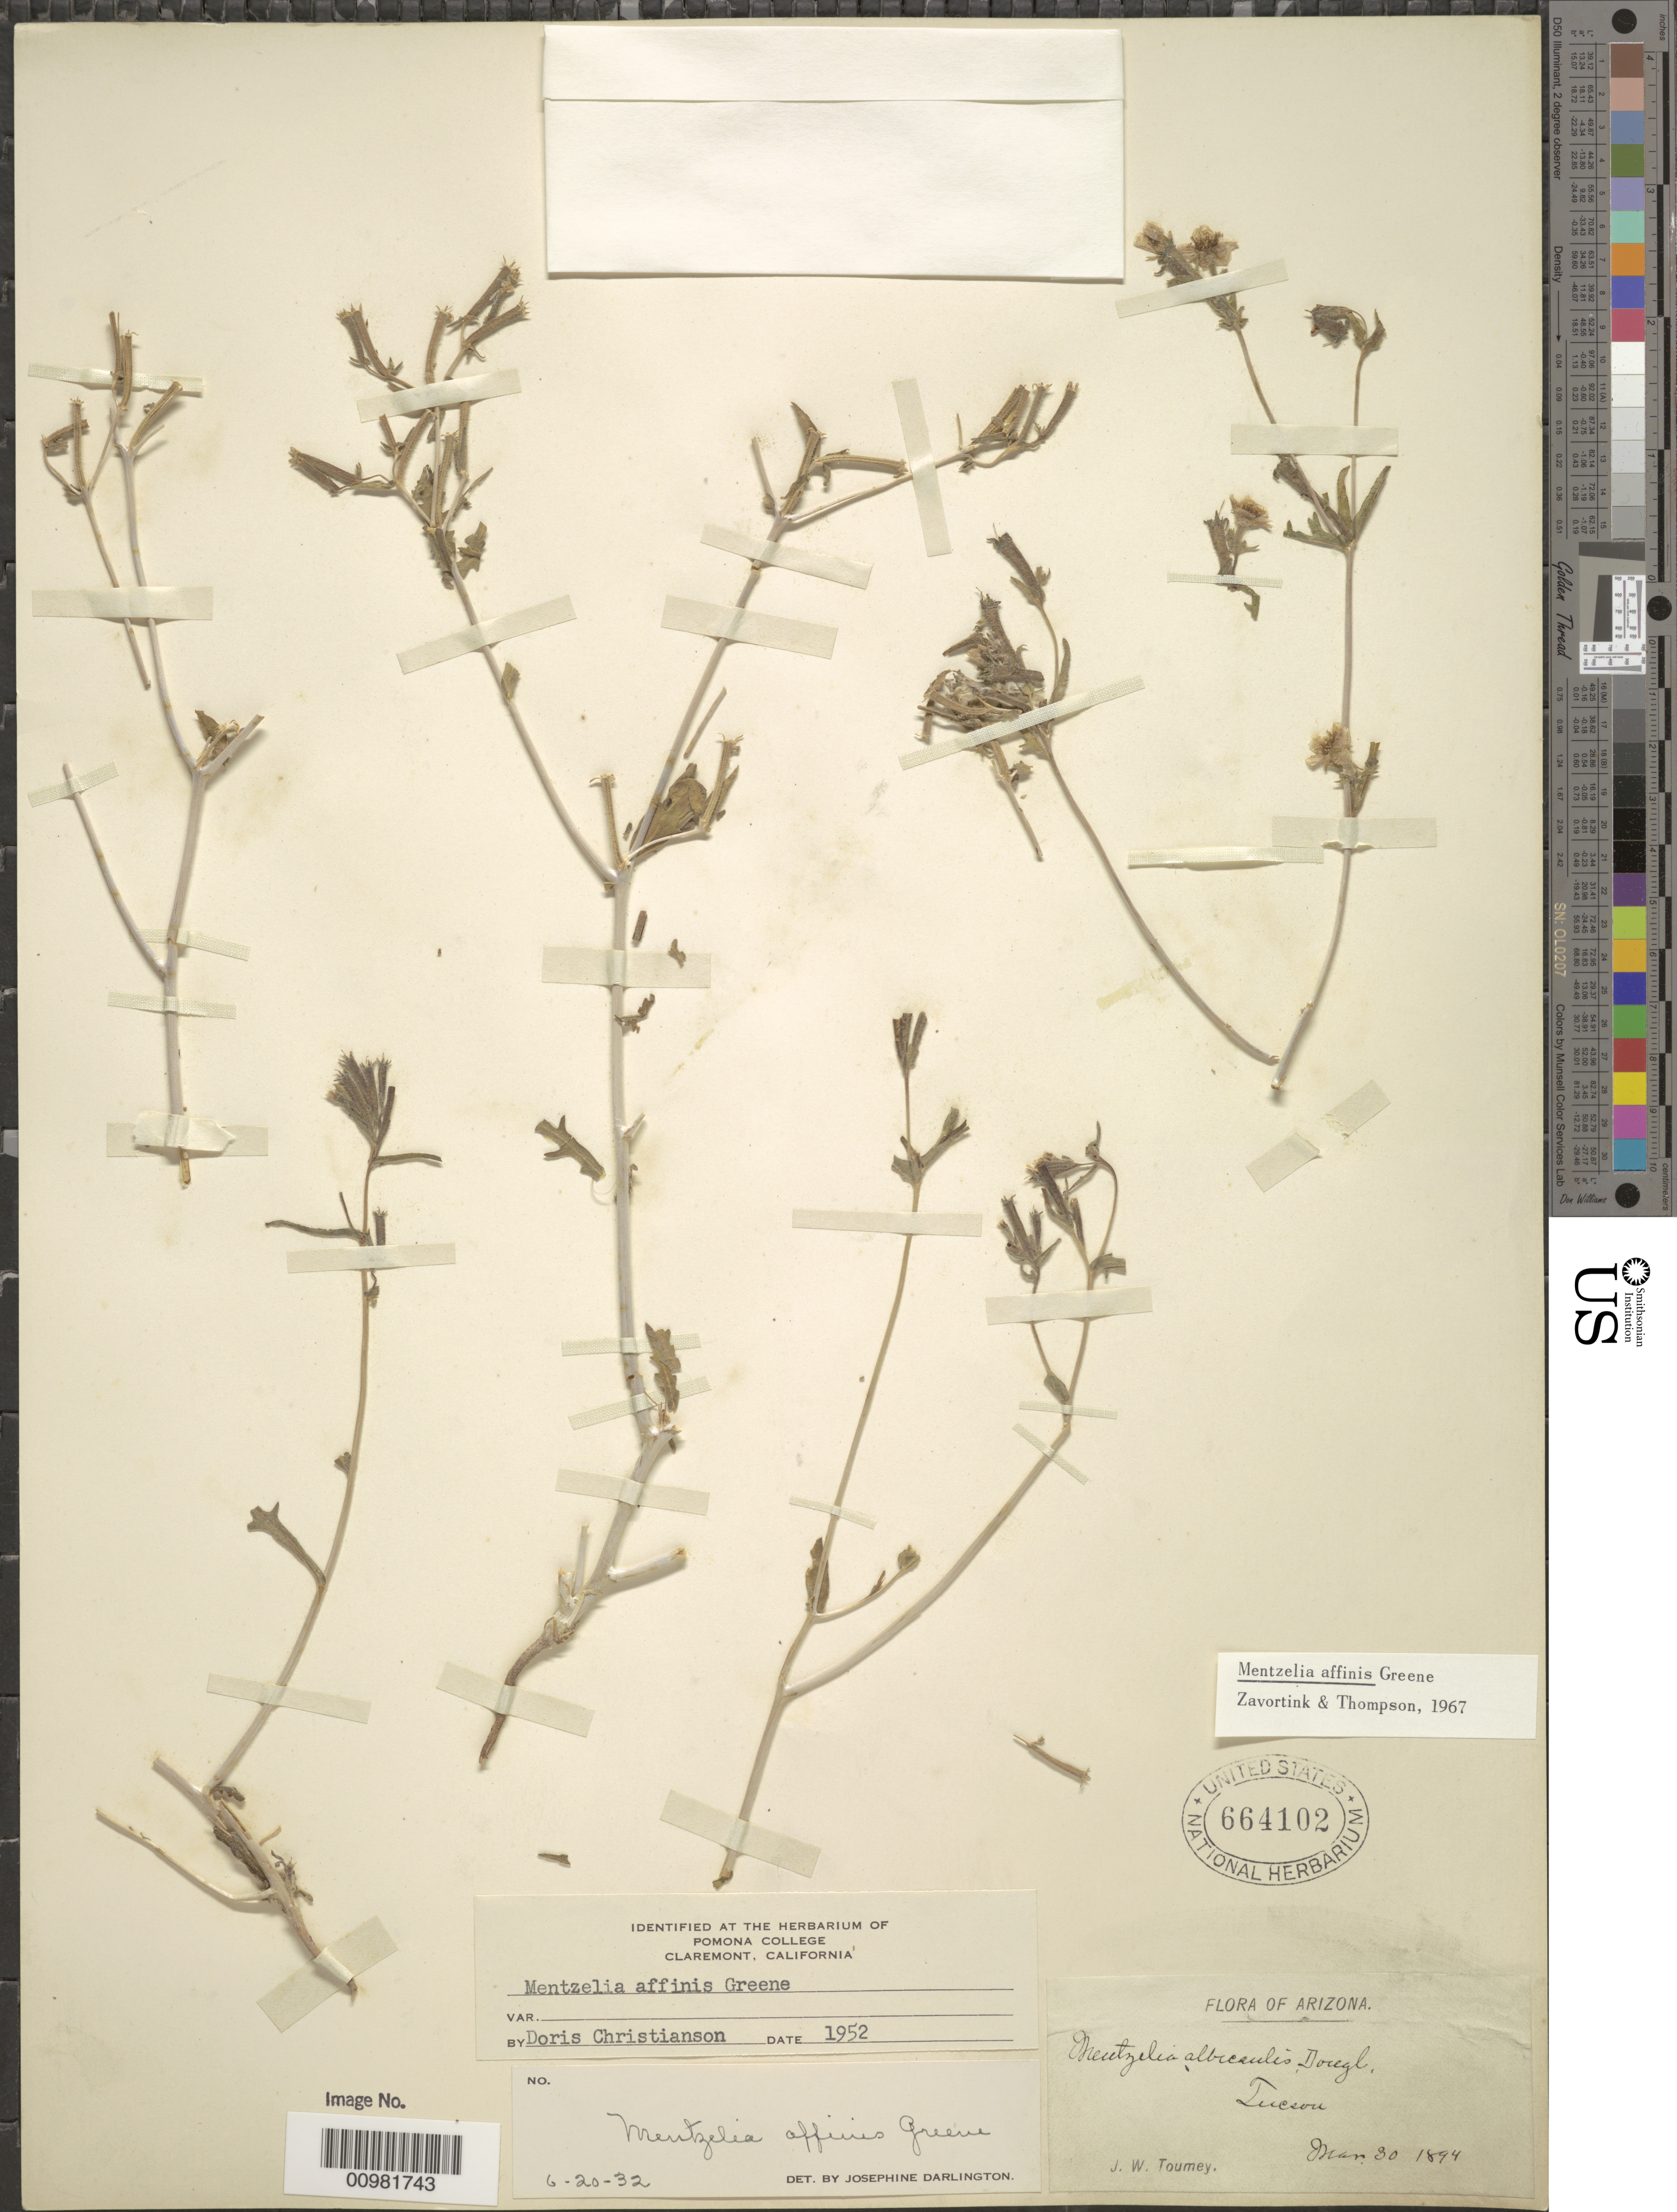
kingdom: Plantae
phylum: Tracheophyta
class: Magnoliopsida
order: Cornales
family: Loasaceae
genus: Mentzelia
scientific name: Mentzelia affinis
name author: Greene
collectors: J. W. Toumey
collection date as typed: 30 Mar 1894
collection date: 1894-03-30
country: United States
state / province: Arizona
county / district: Pima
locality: Tucson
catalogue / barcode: US 664102